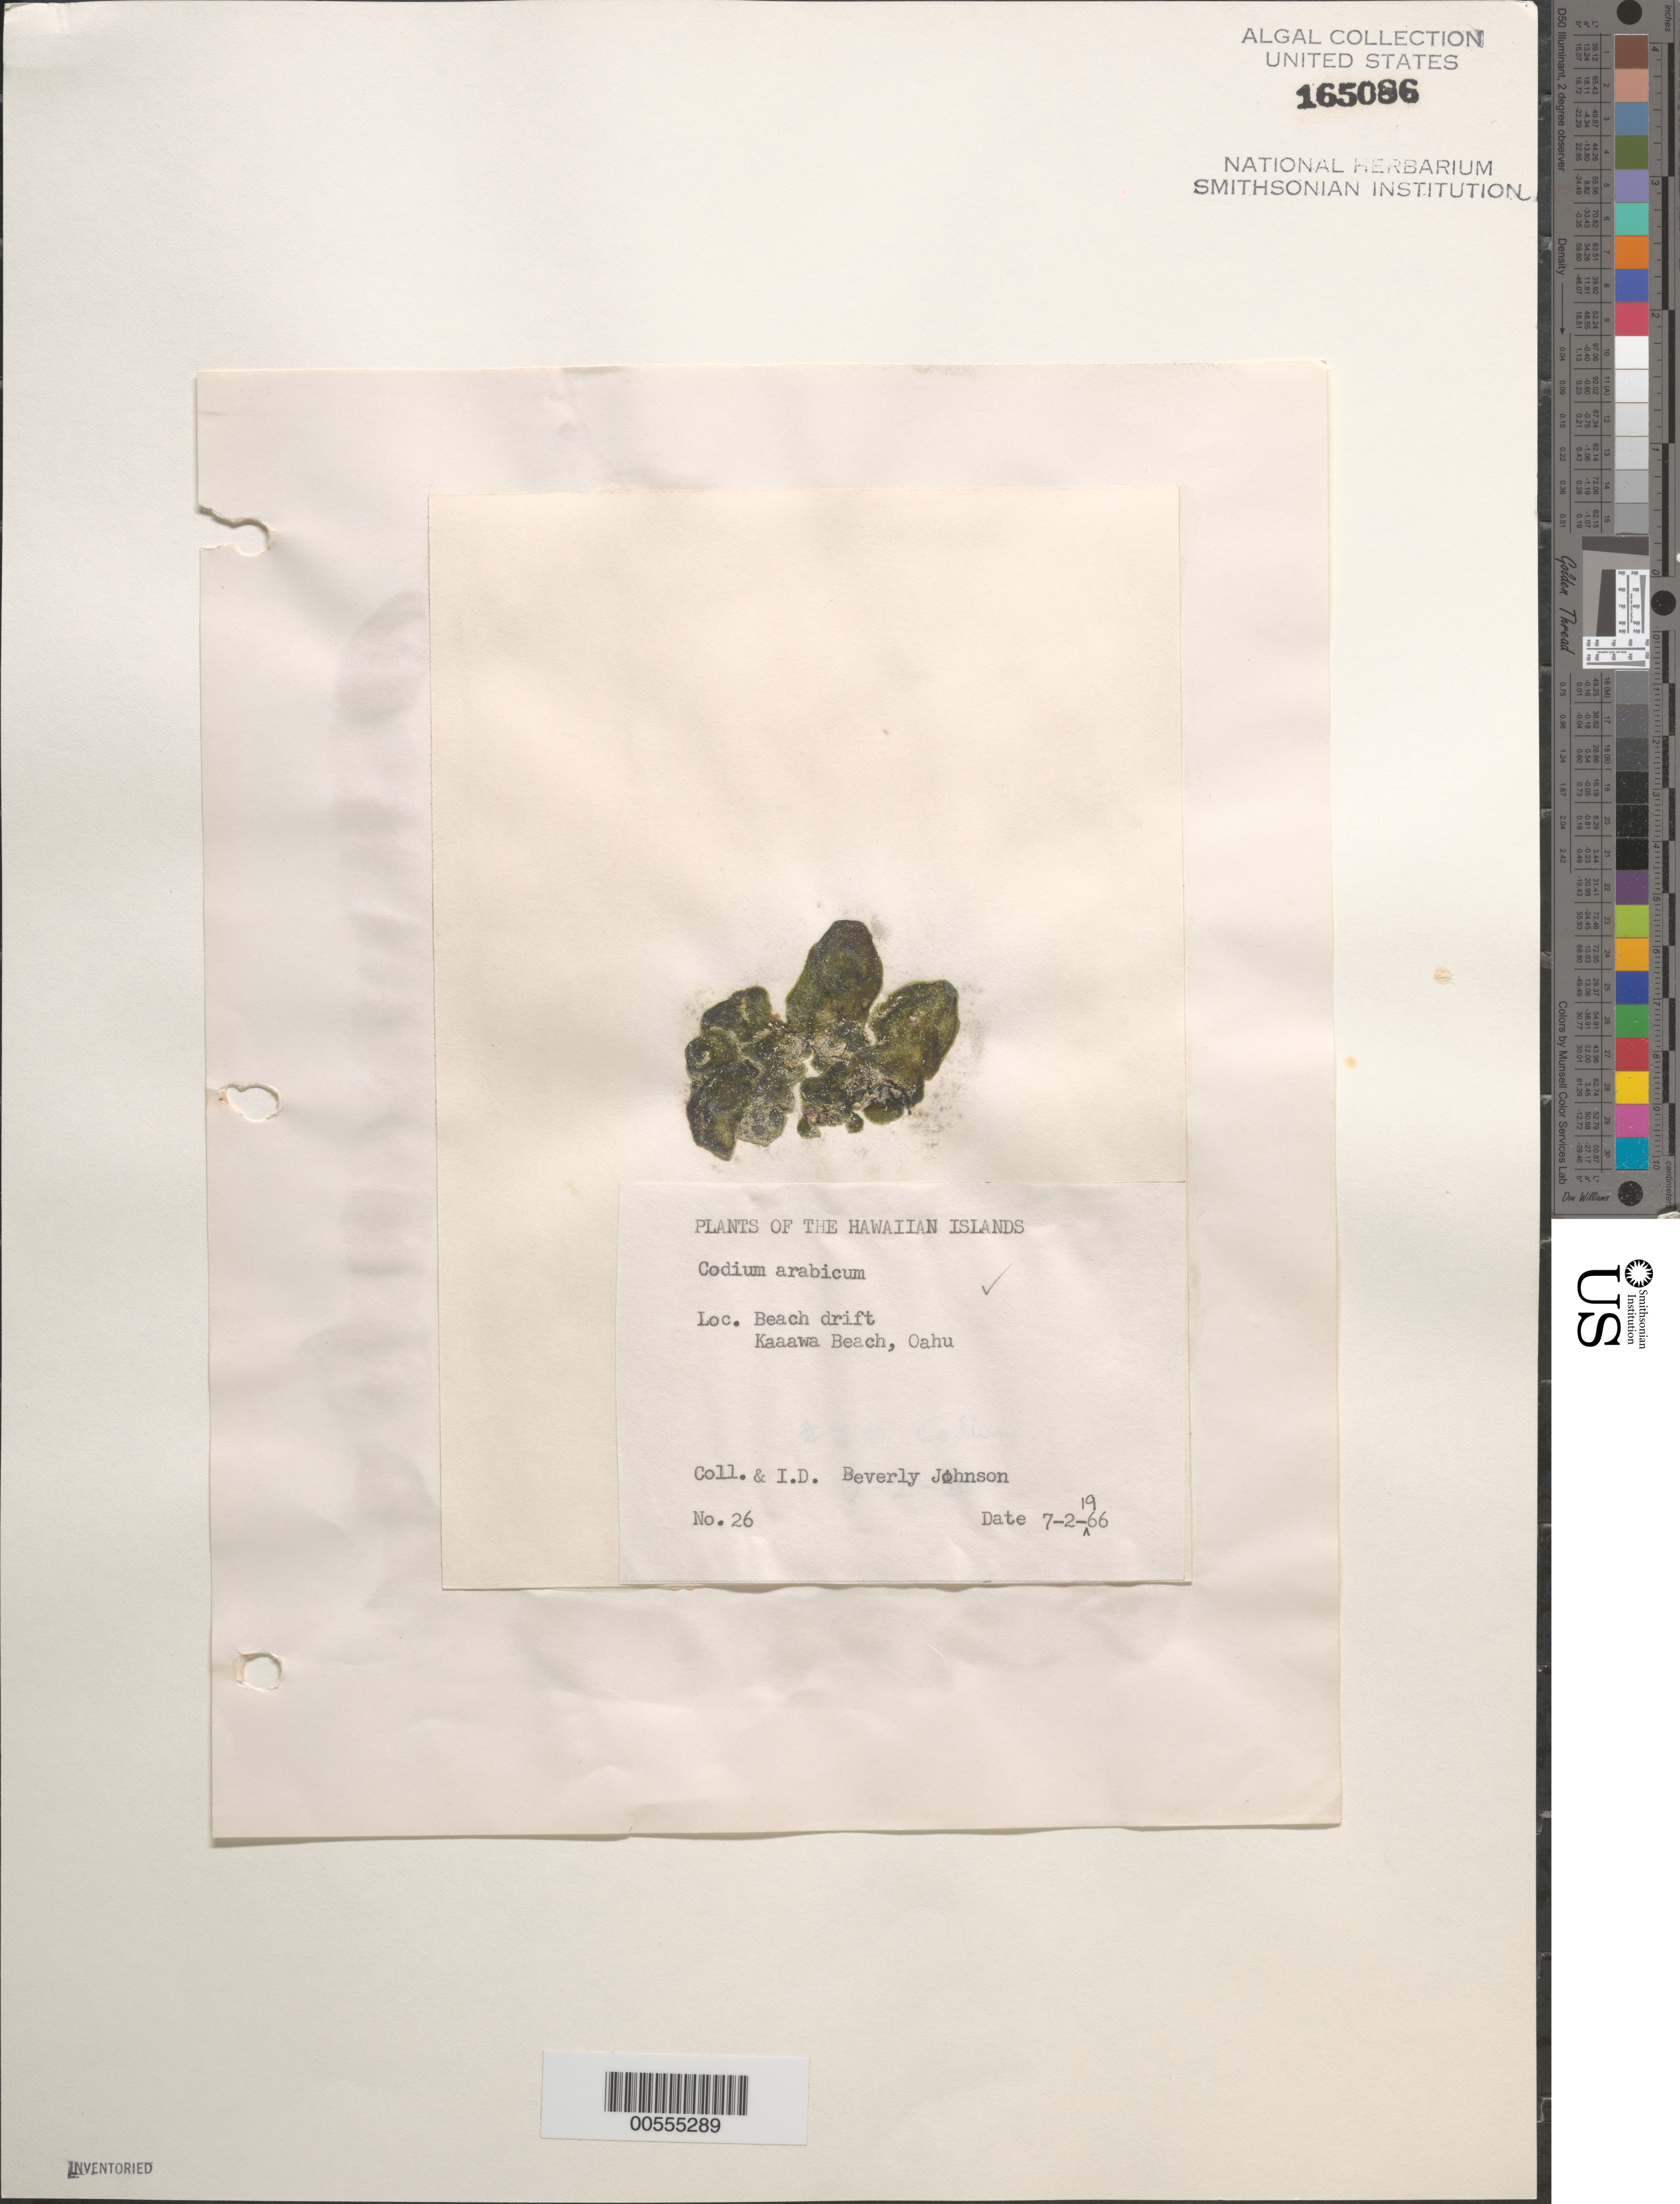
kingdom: Plantae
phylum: Chlorophyta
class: Ulvophyceae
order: Bryopsidales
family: Codiaceae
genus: Codium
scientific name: Codium arabicum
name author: Kütz.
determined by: Johnson, Beverly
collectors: B. Johnson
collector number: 26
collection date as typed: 02 Jul 1966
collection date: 1966-07-02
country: United States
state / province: Hawaii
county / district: Honolulu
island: Oahu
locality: Kaaawa Beach, Kaaawa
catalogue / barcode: US 165086